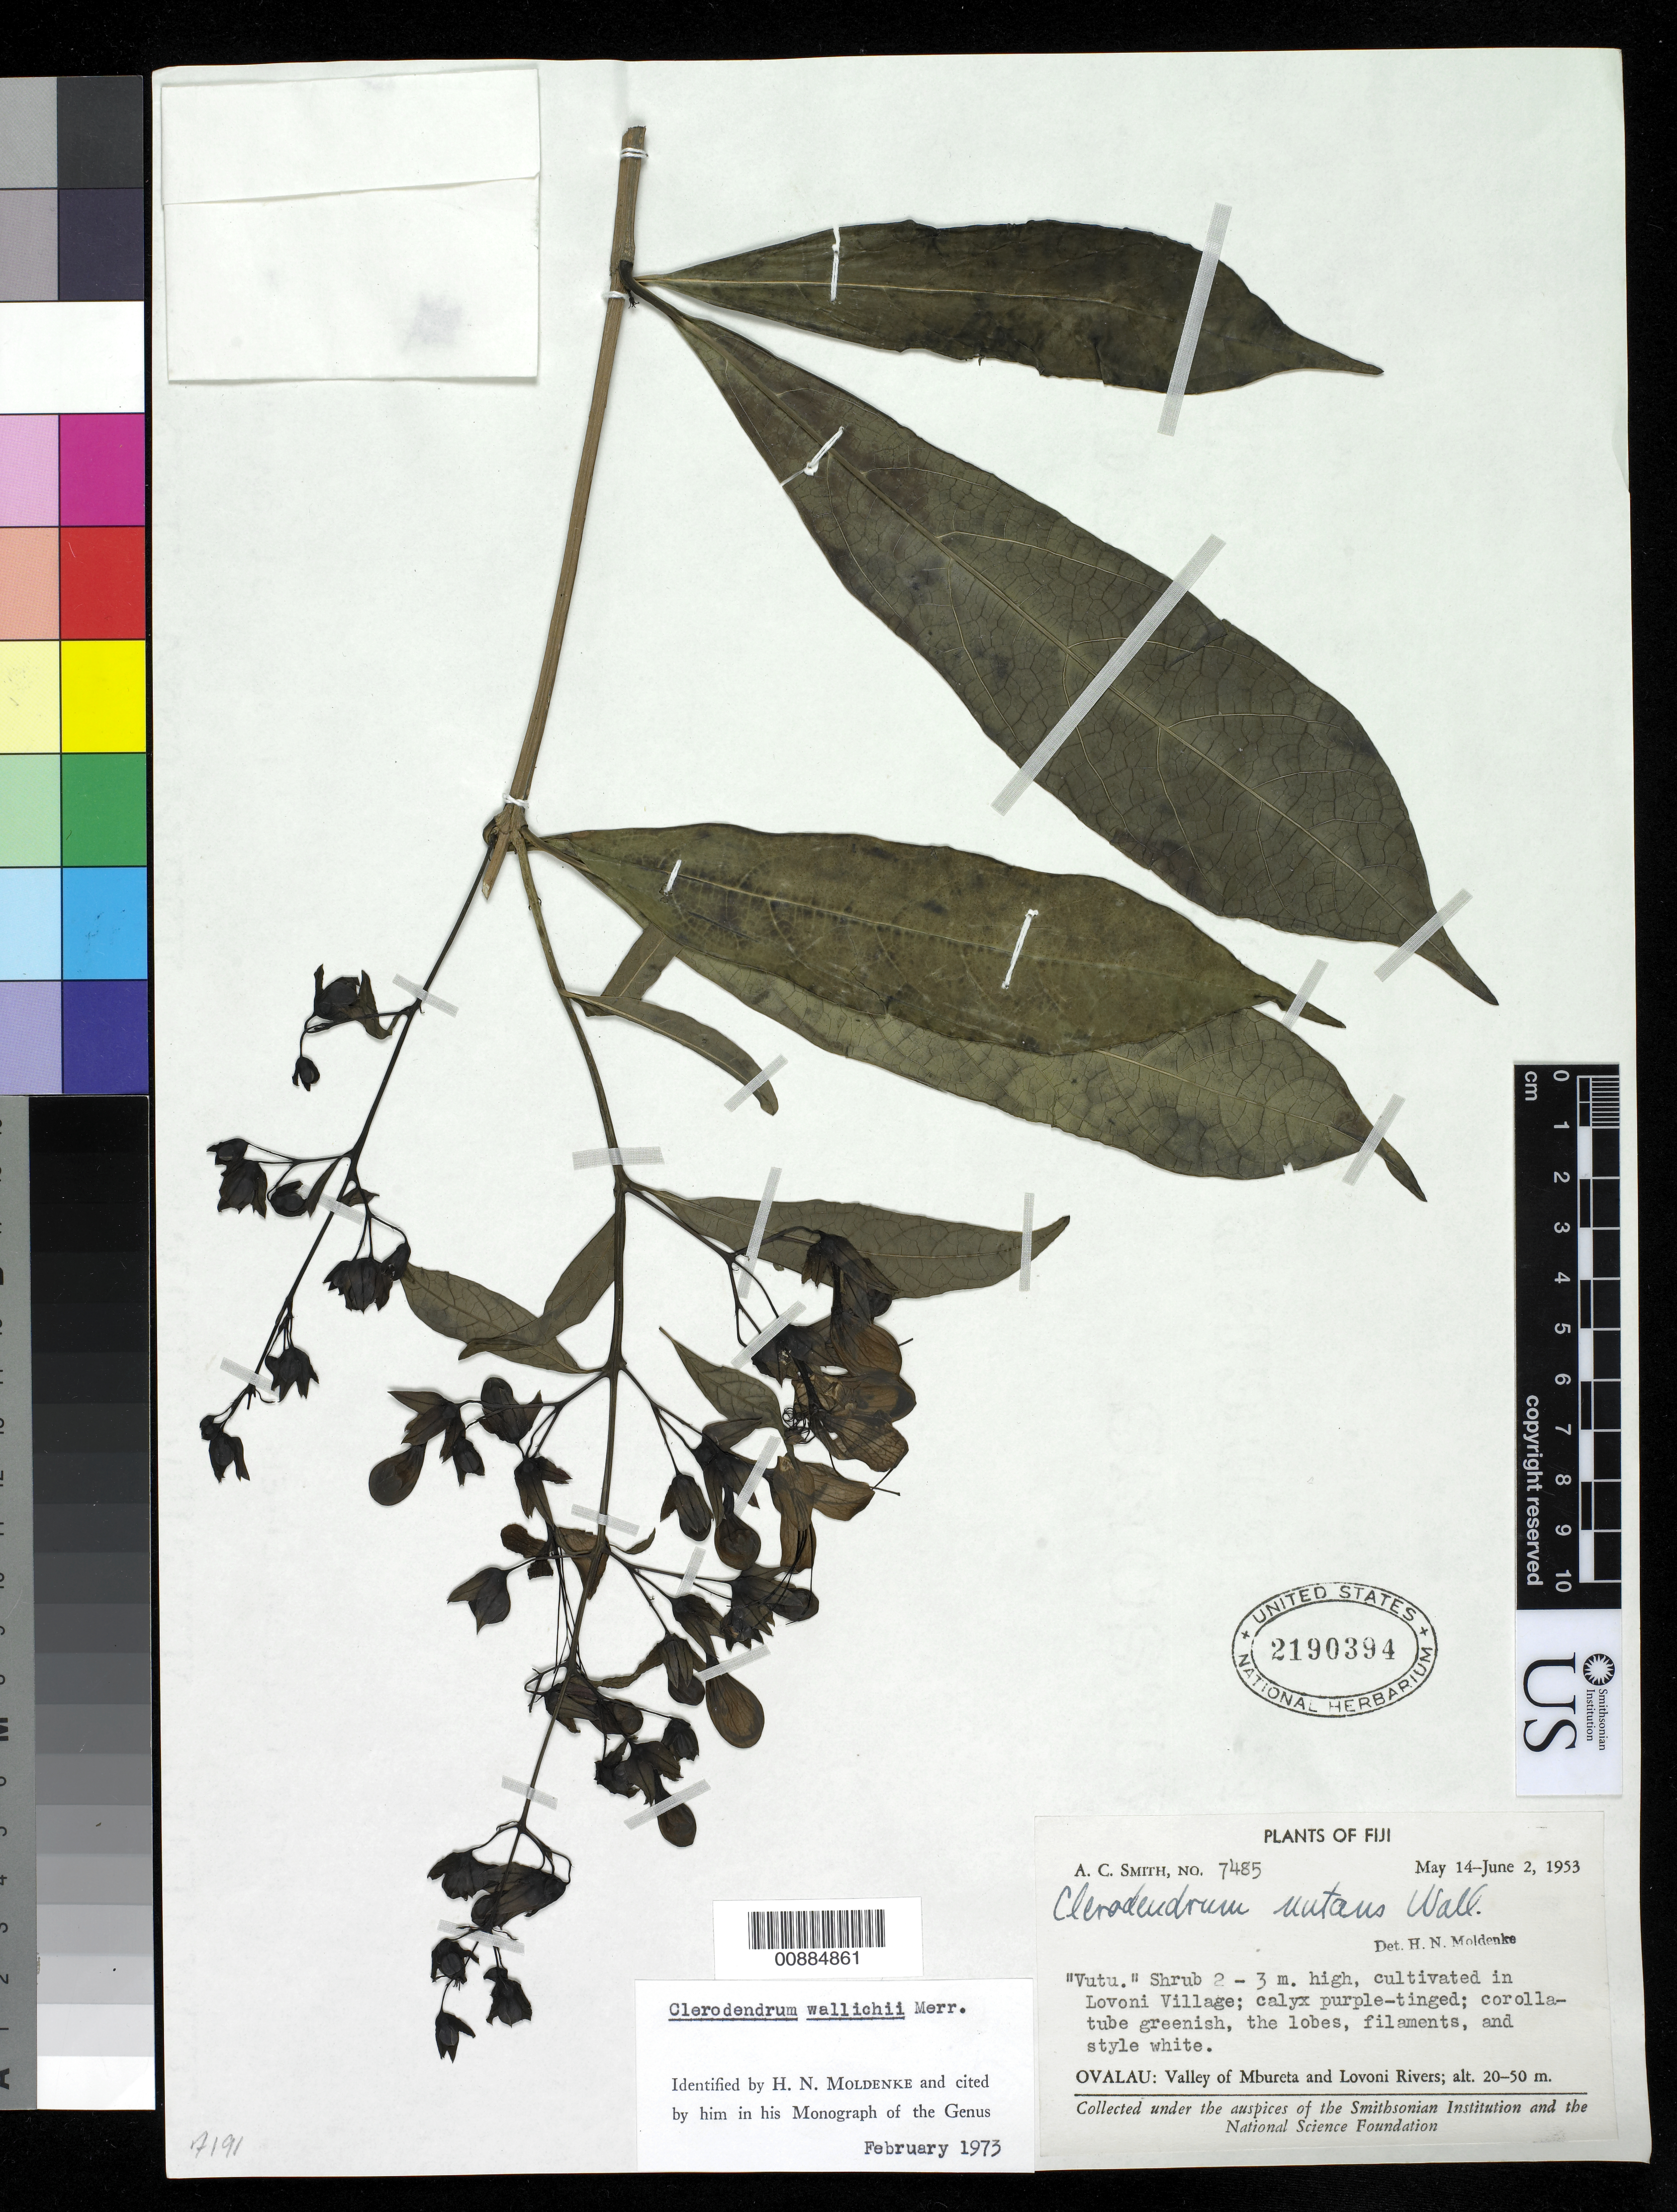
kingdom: Plantae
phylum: Tracheophyta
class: Magnoliopsida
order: Lamiales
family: Lamiaceae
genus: Clerodendrum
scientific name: Clerodendrum wallichii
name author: Merr.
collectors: C. A. Smith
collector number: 7485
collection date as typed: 14 May 1953 to 02 Jun 1953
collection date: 1953-05-14/1953-06-02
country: Fiji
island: Ovalau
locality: Valley of Mbureta and Lovoni Rivers; Lovoni Village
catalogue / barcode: US 2190394